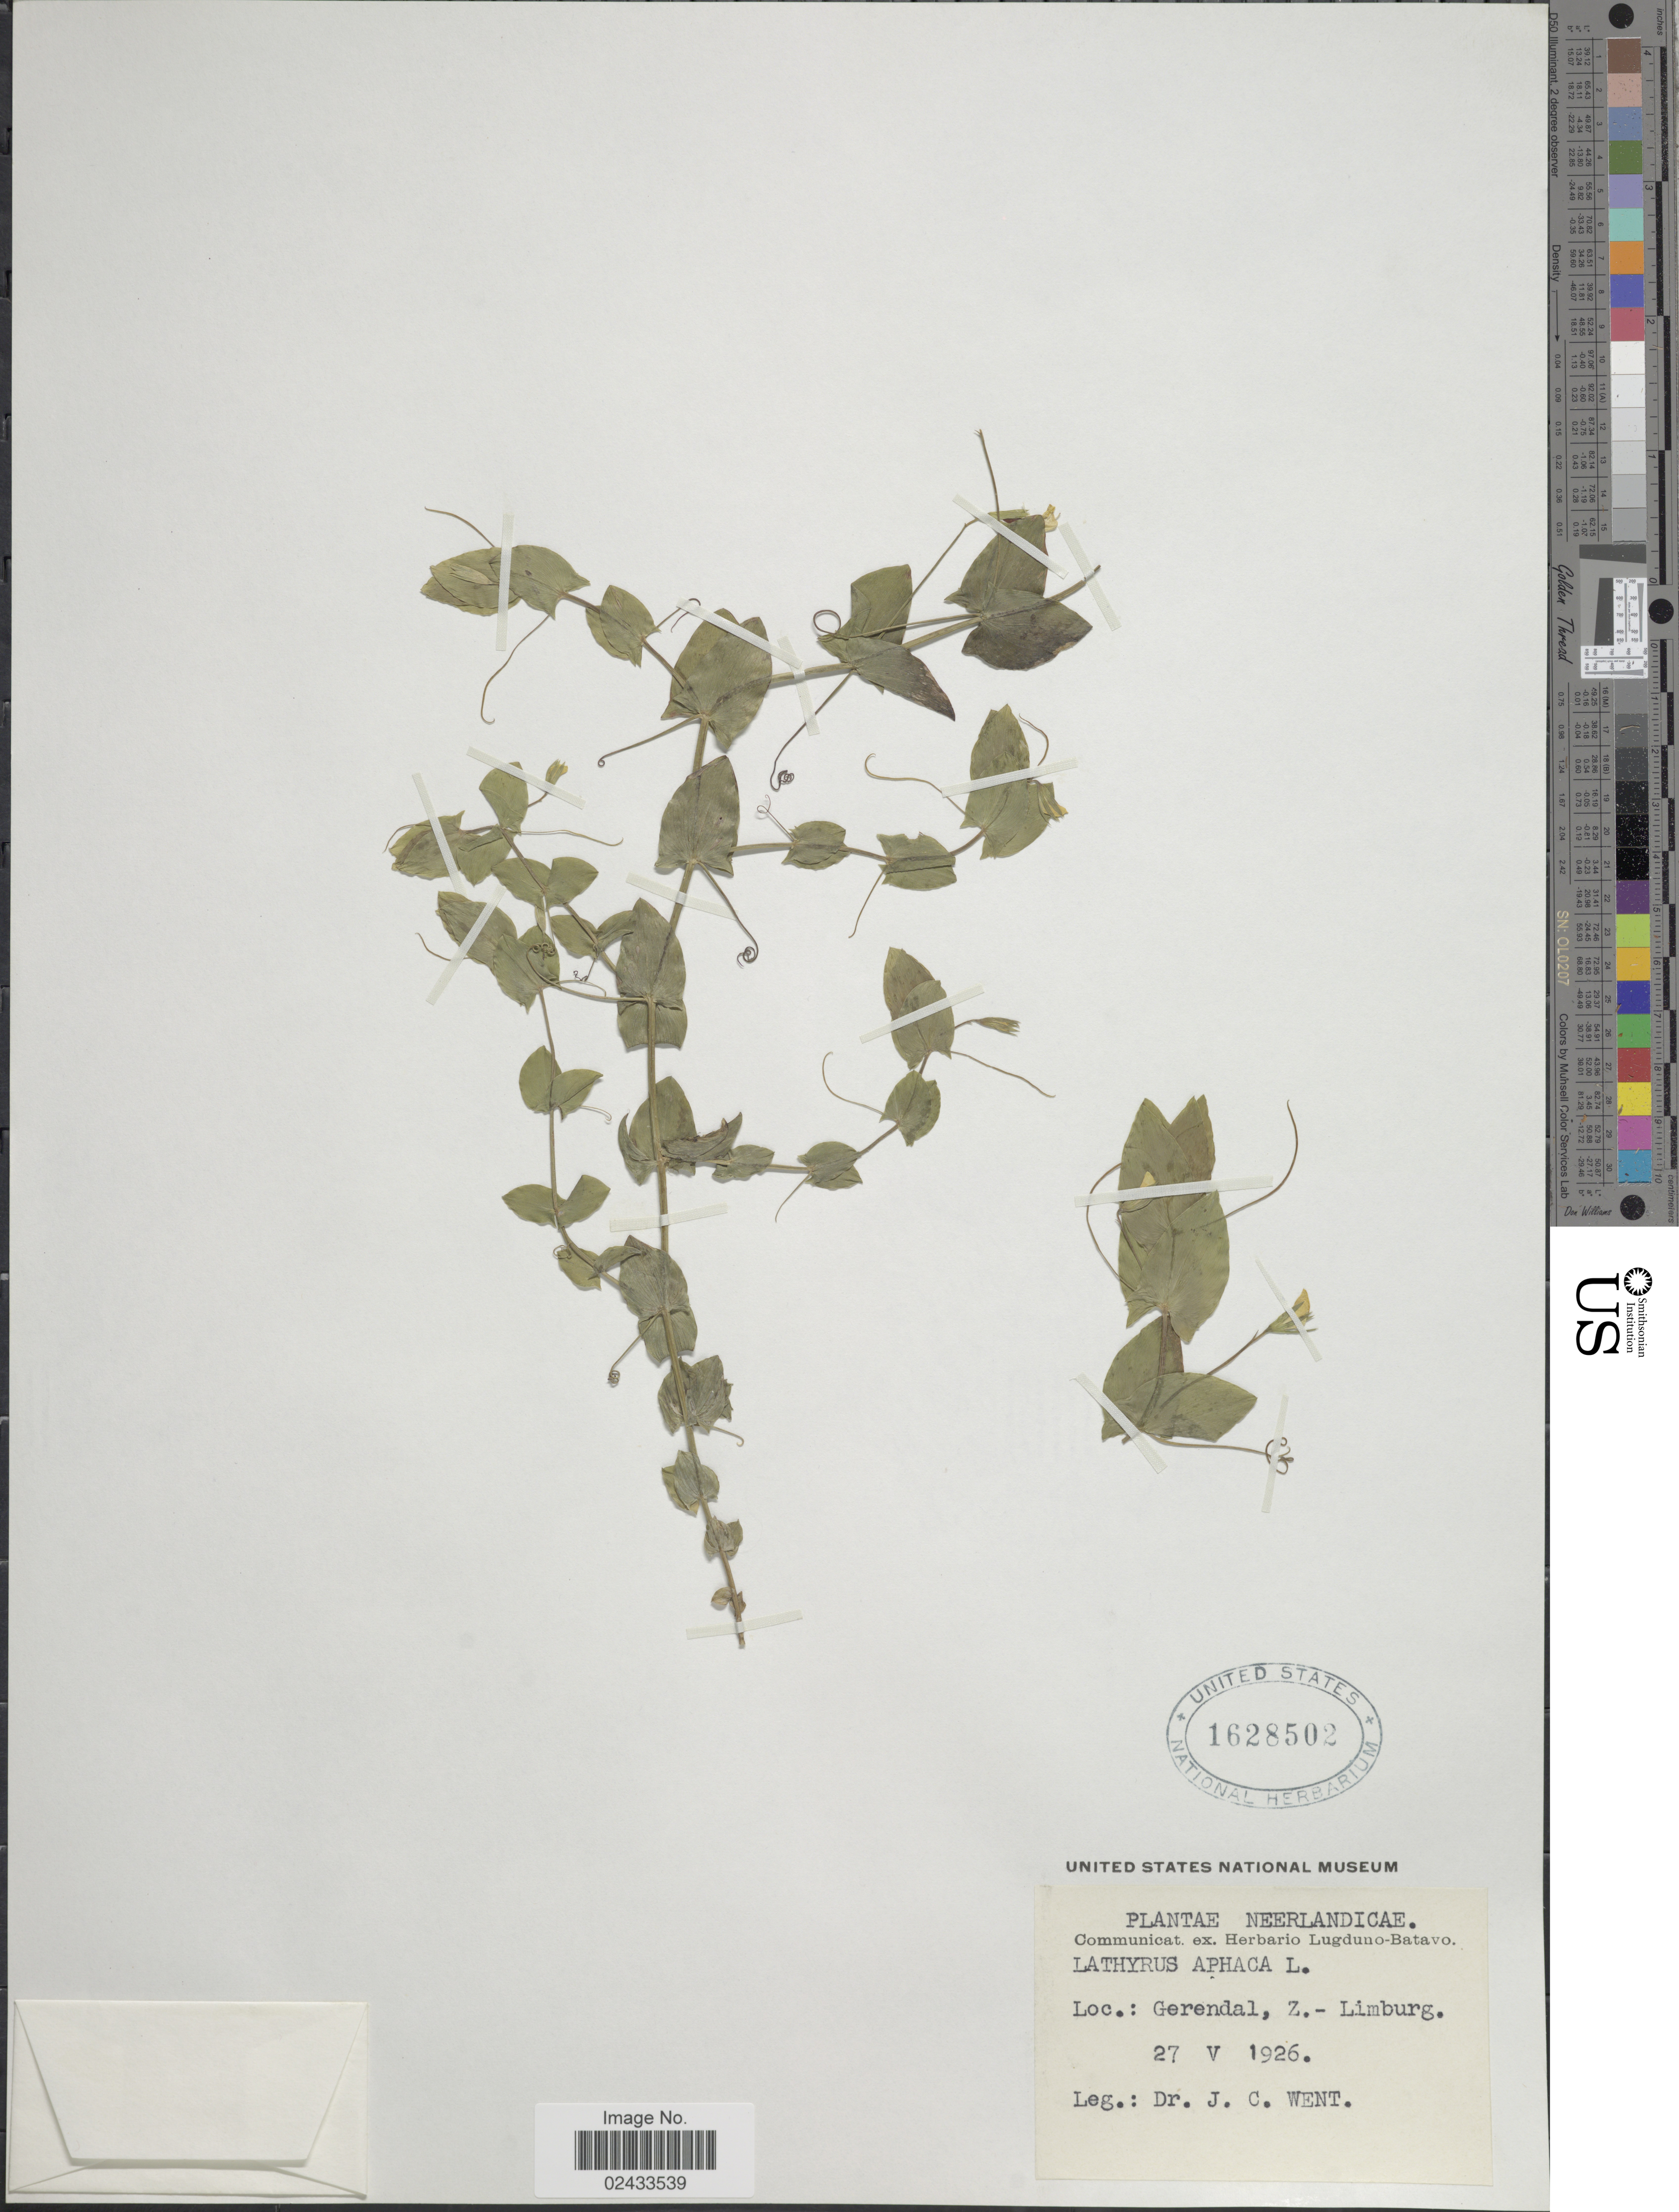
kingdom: Plantae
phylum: Tracheophyta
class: Magnoliopsida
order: Fabales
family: Fabaceae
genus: Lathyrus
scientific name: Lathyrus palustris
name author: L.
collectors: J. C. Went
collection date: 1926-05-27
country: Netherlands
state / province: Limburg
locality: Gerendal, Z. - Limburg.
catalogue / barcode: US 1628502